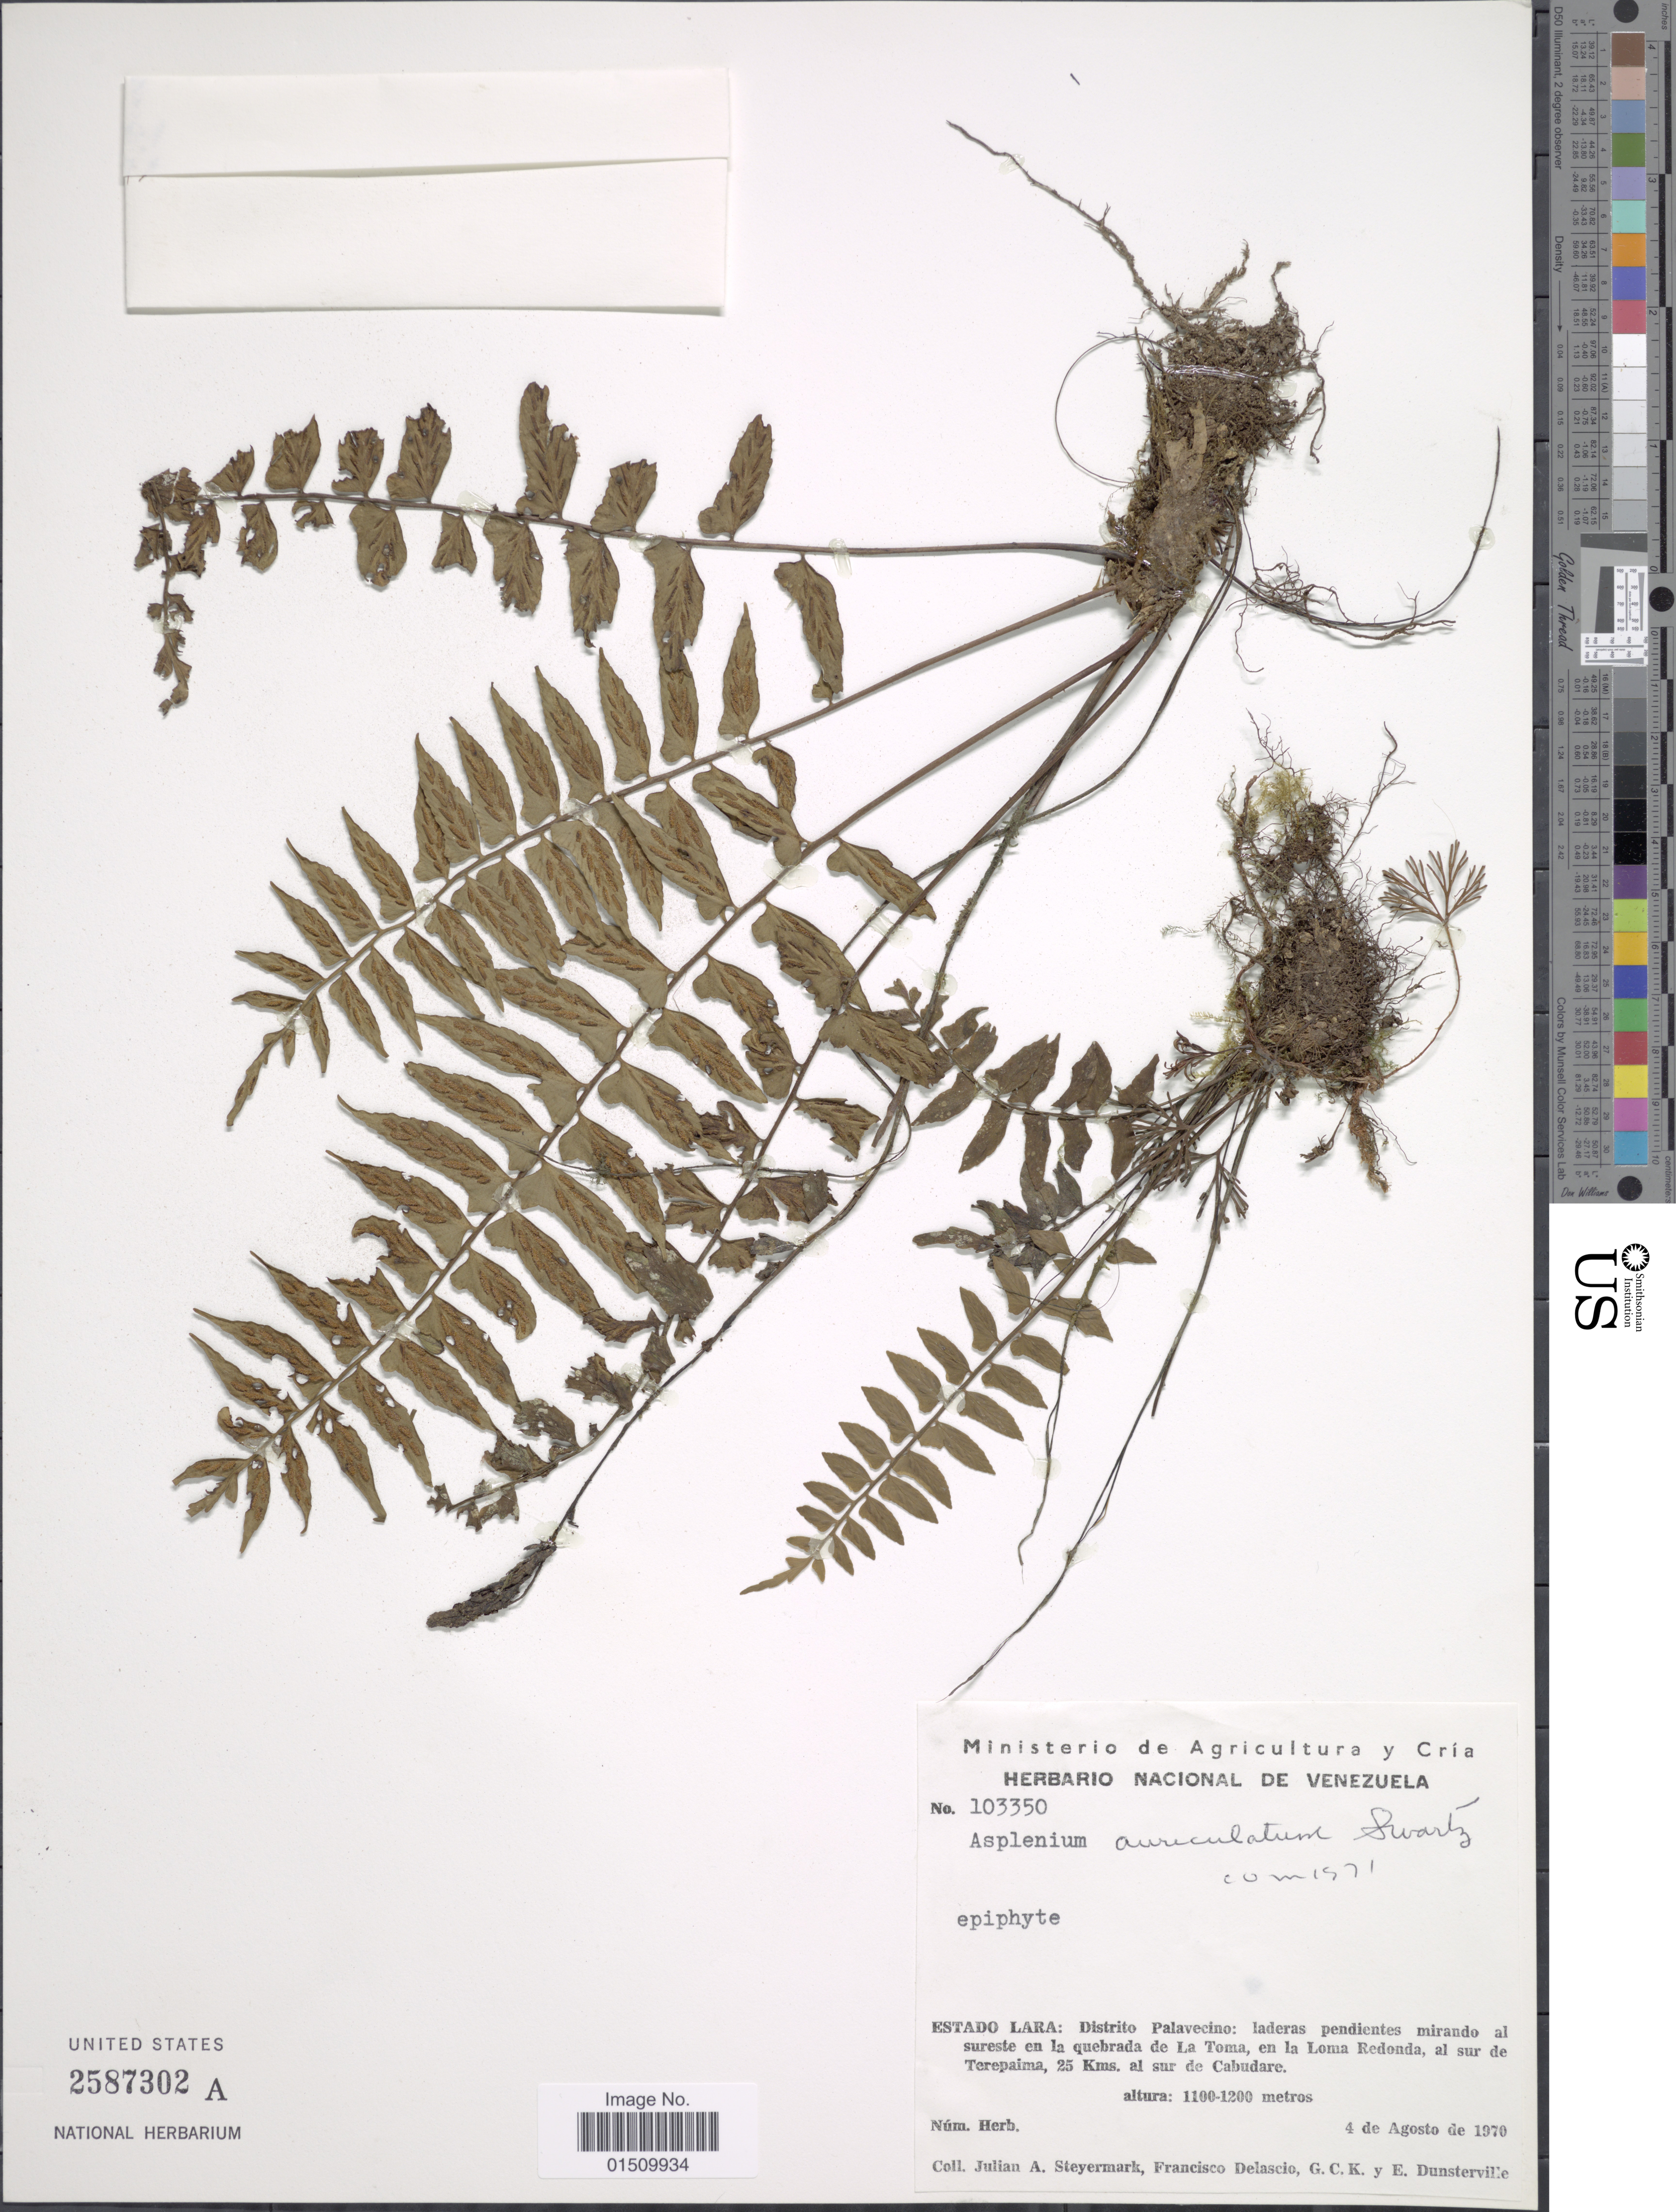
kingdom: Plantae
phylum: Tracheophyta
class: Polypodiopsida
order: Polypodiales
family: Aspleniaceae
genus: Asplenium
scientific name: Asplenium auriculatum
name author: Sw.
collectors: J. Steyermark, F. Delascio C., G. C. K. Dunsterville & E. Dunsterville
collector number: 103350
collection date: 1970-08-04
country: Venezuela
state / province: Lara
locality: Venezuela, Estado Lara: Distrito Palavencio: laderas oendientes mirando al sureste en la quebrada de La Toma, en la Loma Redonda, al sur de Terepaima, 25 Kms, al sur de Cabudare.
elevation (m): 1100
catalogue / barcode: US 2587302A